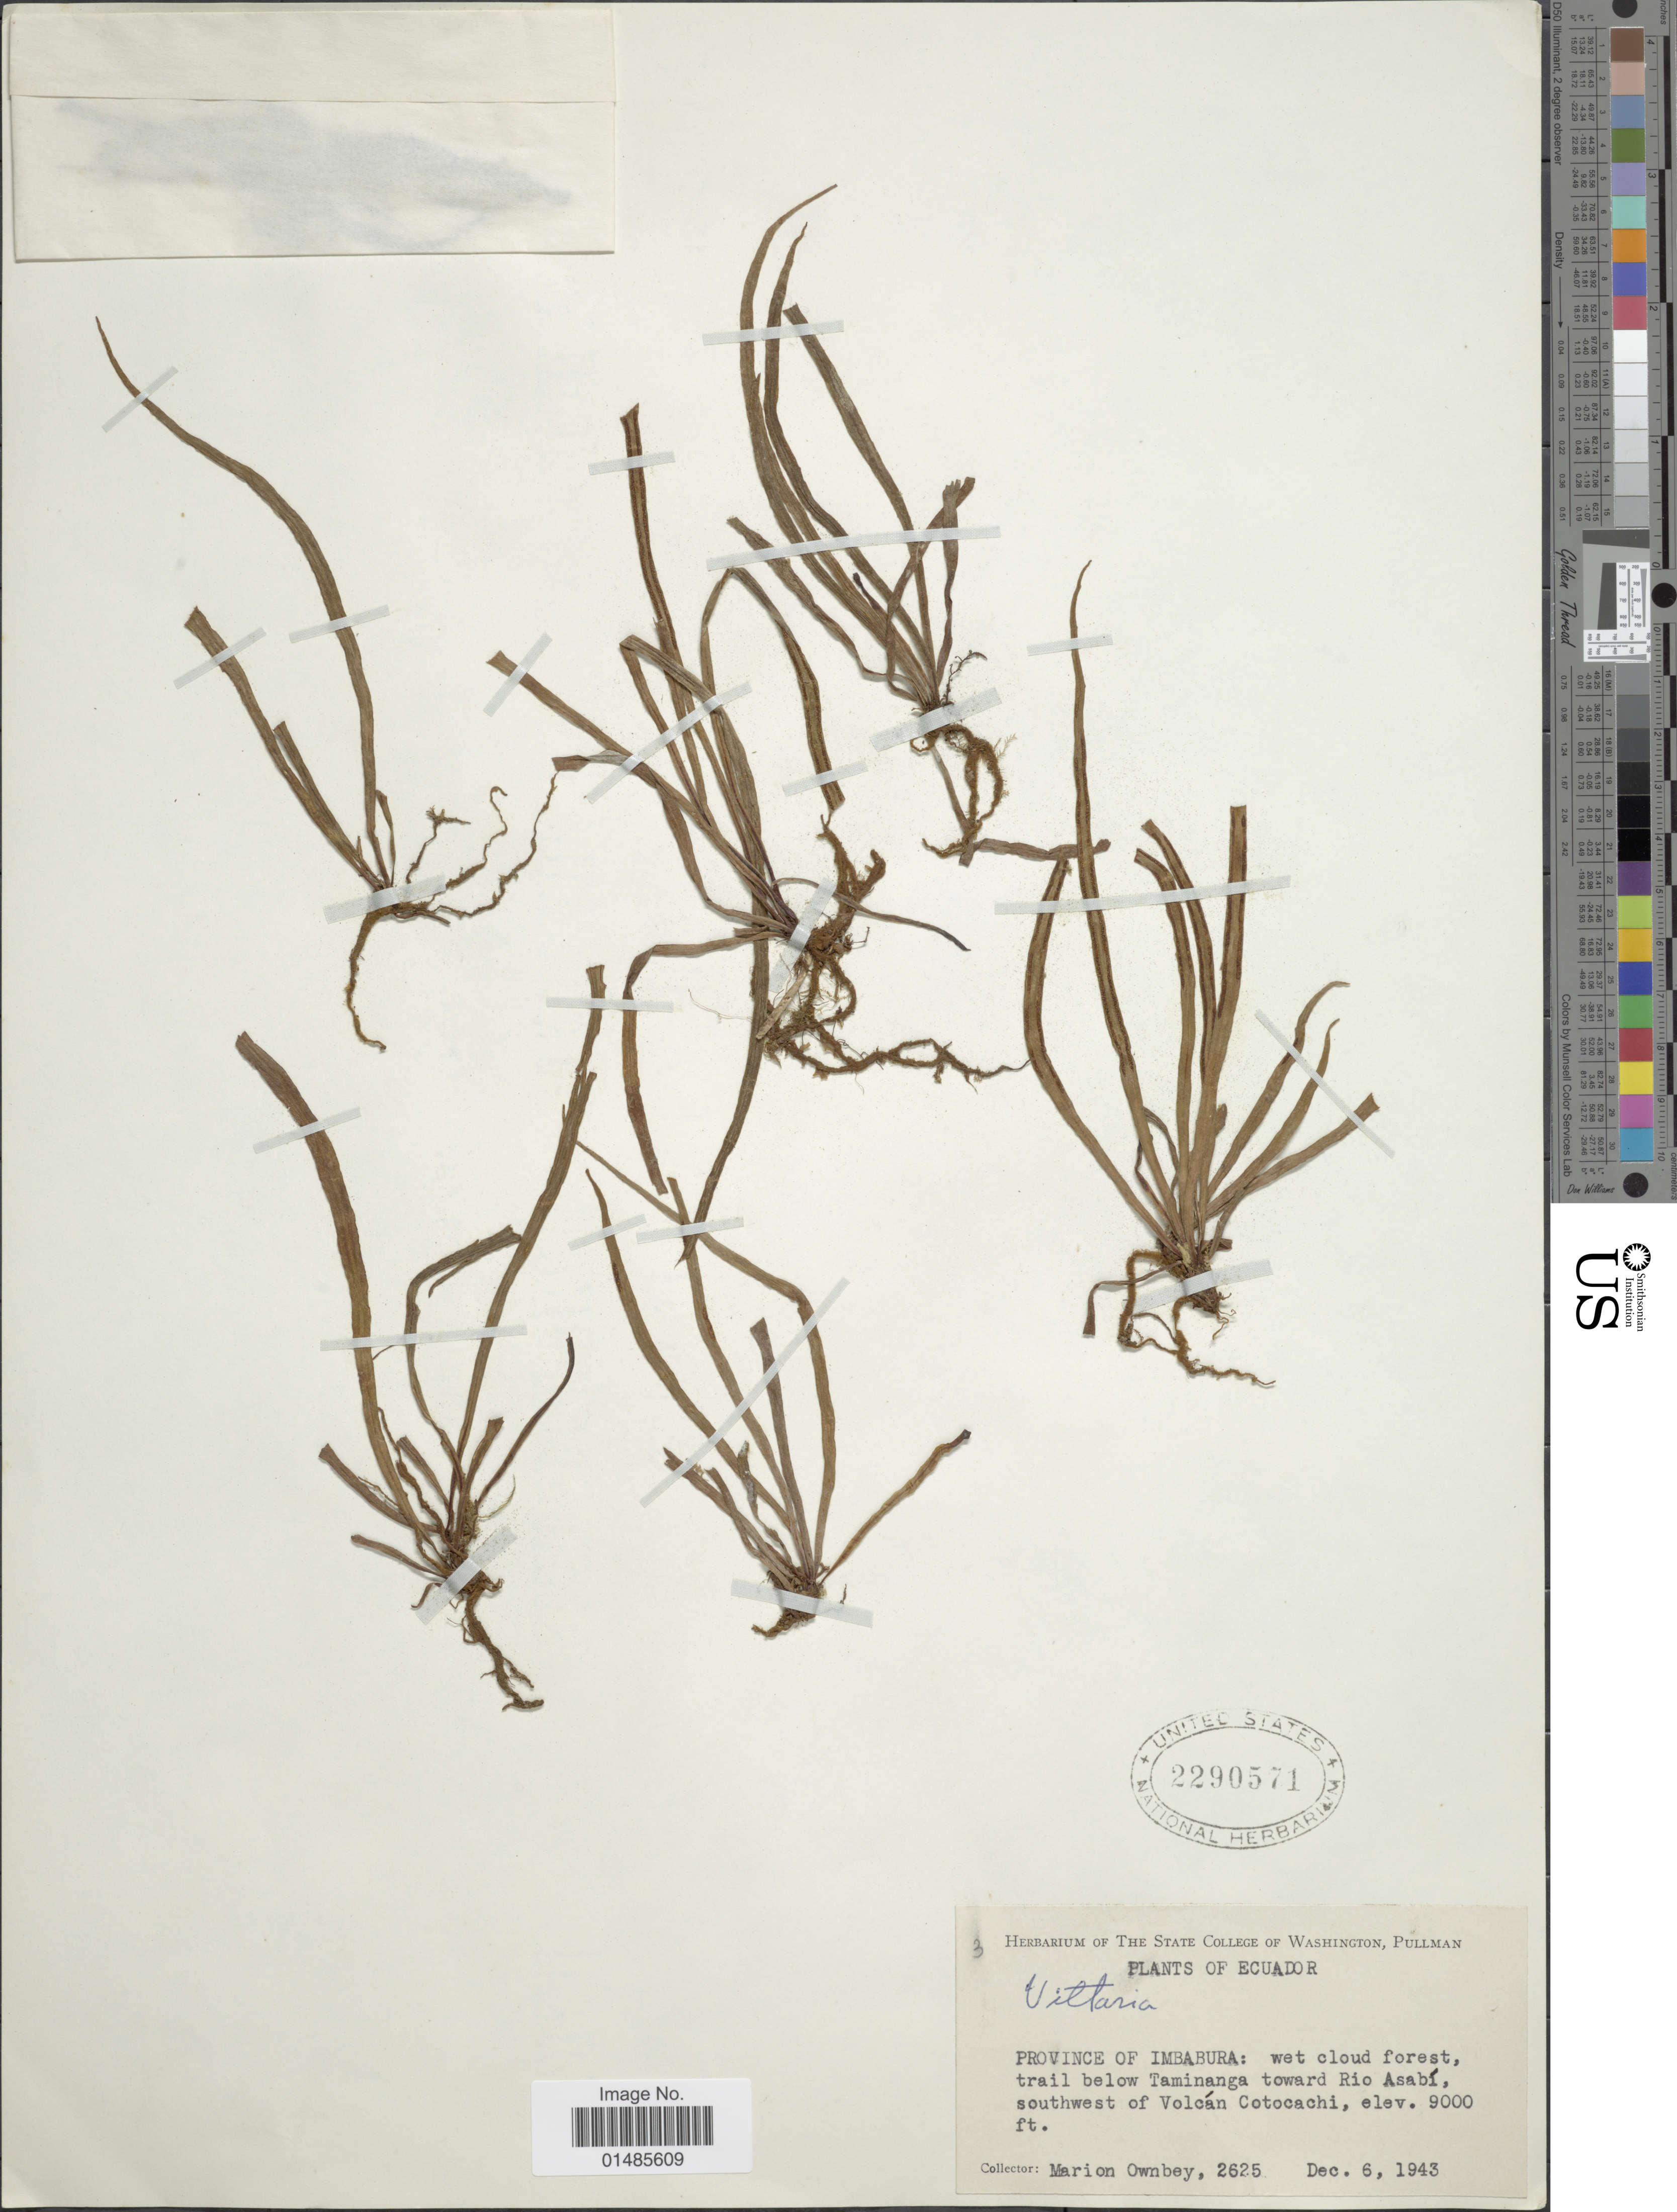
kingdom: Plantae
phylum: Tracheophyta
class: Polypodiopsida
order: Polypodiales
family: Pteridaceae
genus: Radiovittaria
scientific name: Radiovittaria sp.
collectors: F. M. Ownbey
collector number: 2625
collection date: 1943-12-06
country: Ecuador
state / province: Imbabura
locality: Wet cloud forest, trail below Taminanga toward Rio Asabí, southwest of Volcán Cotocachi.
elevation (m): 2743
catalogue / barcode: US 2290571